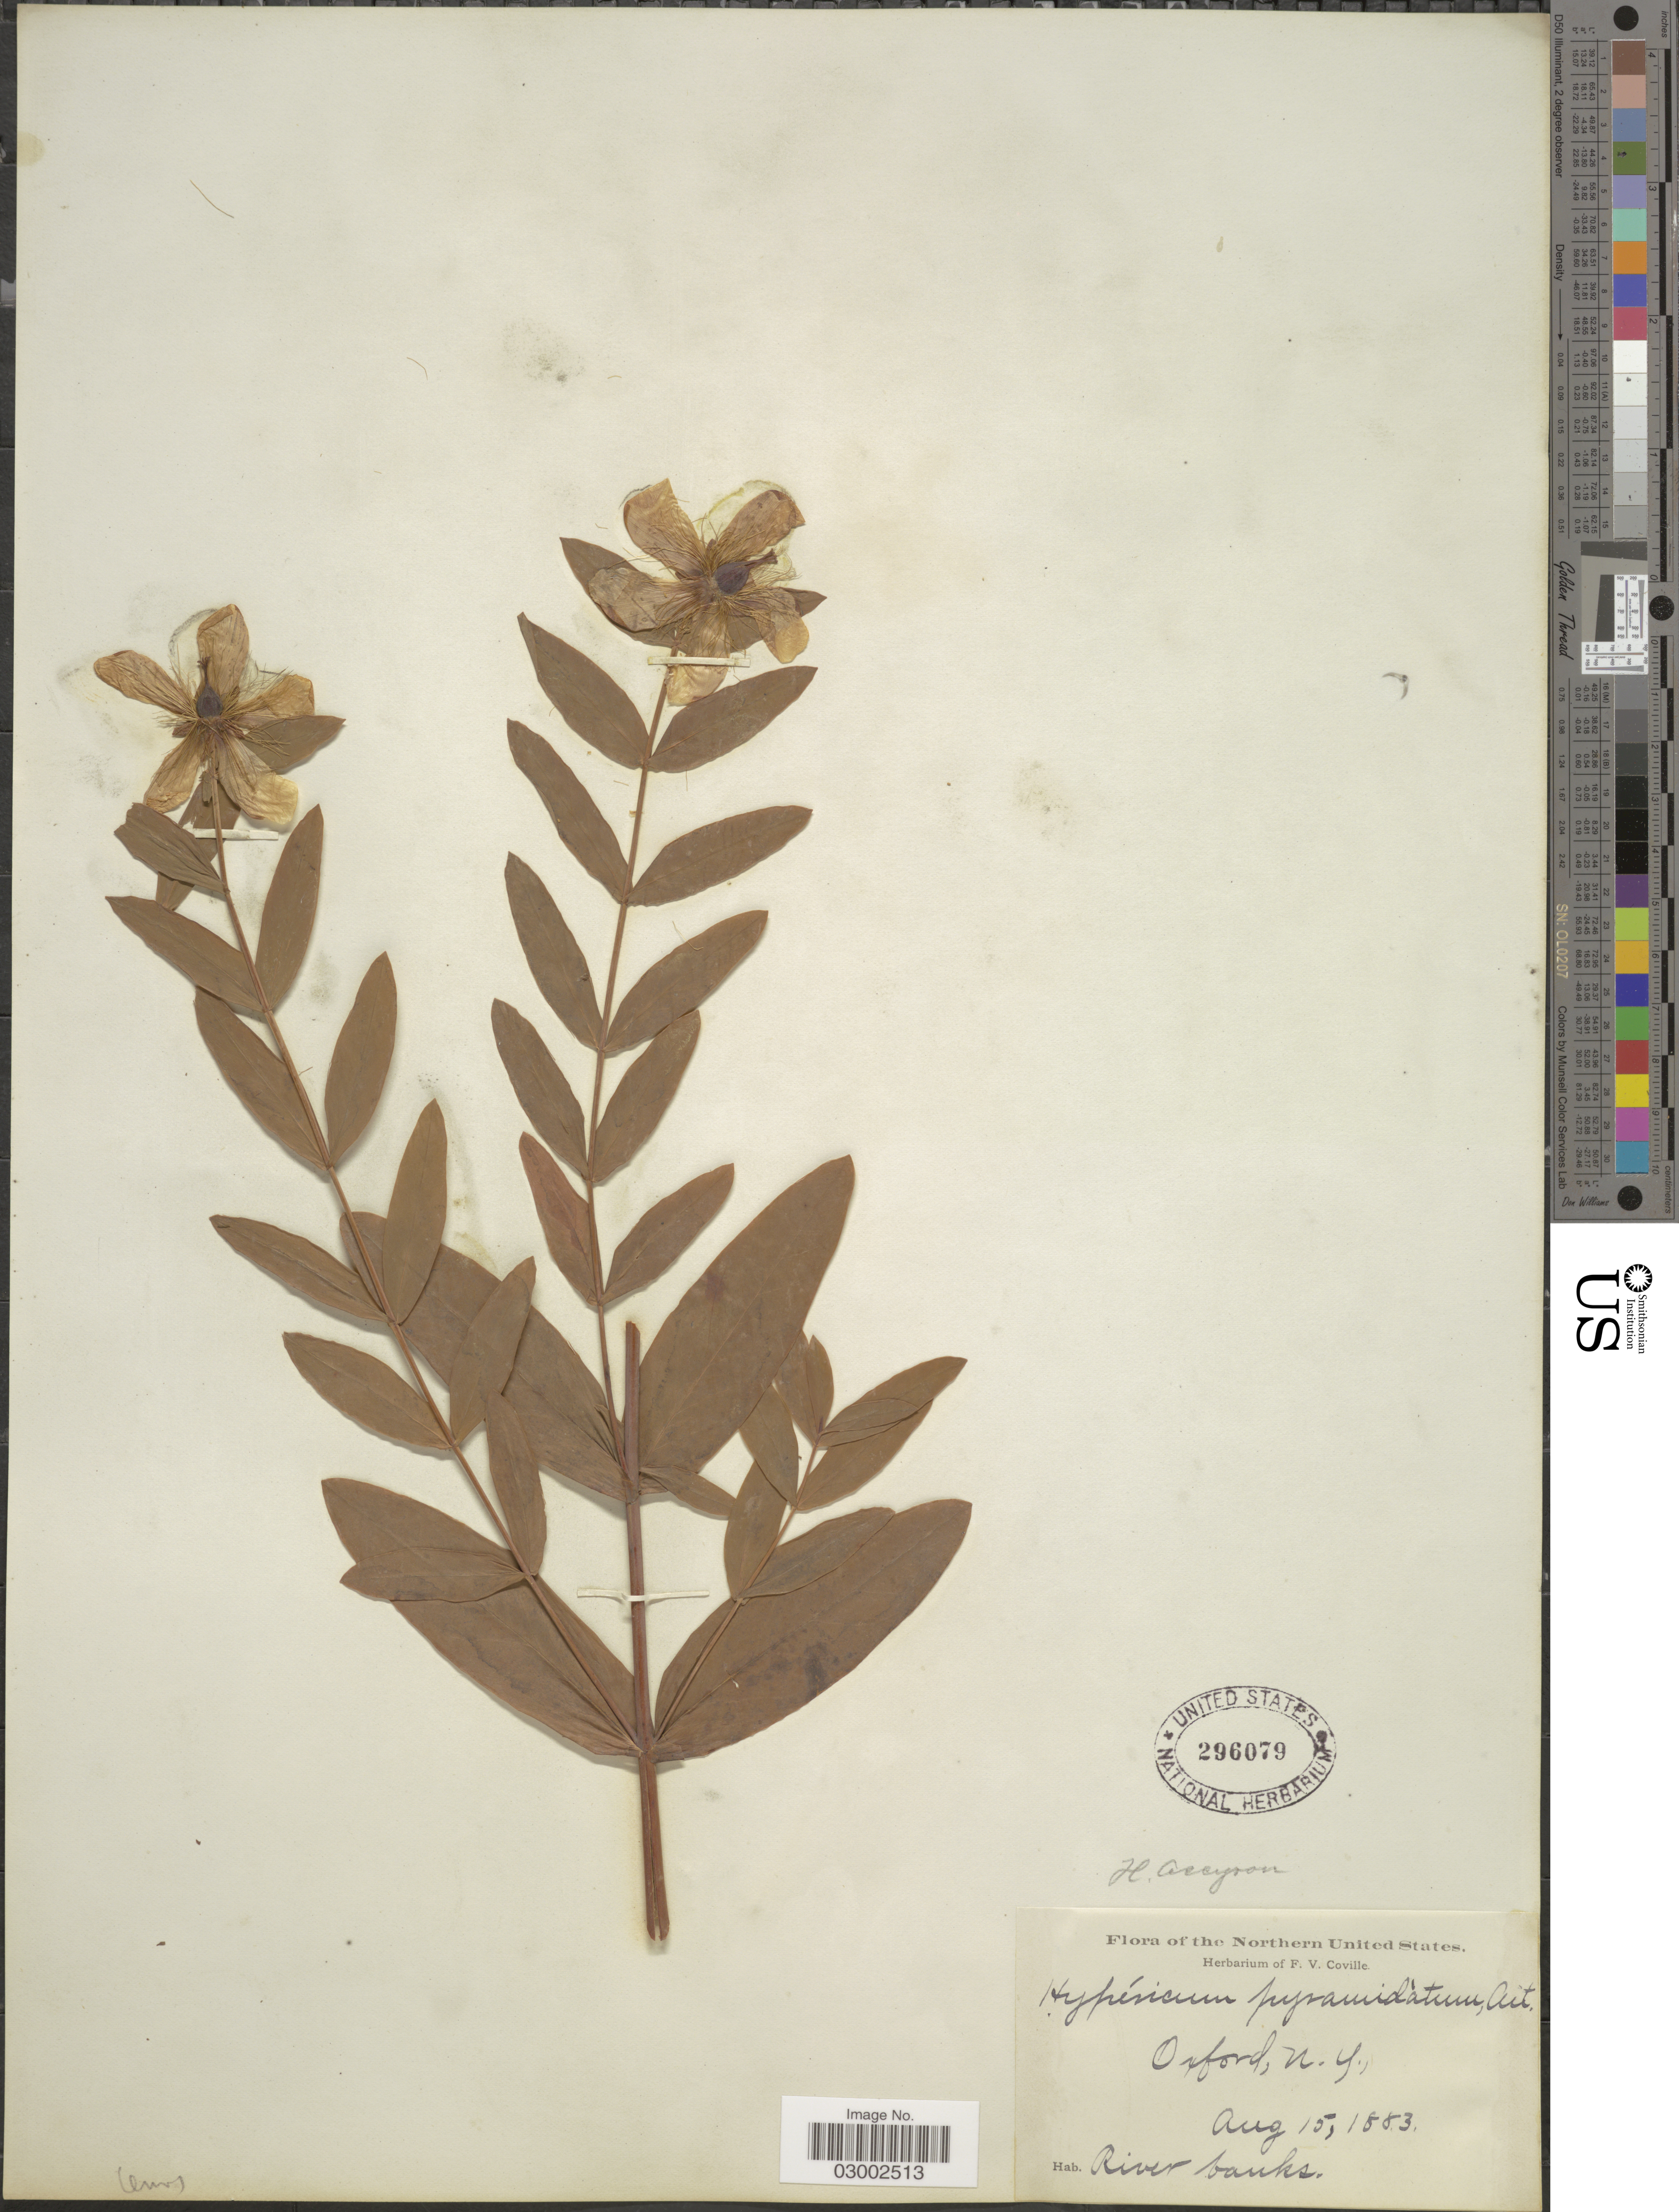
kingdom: Plantae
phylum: Tracheophyta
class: Magnoliopsida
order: Malpighiales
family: Hypericaceae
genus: Hypericum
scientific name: Hypericum ascyron subsp. pyramidatum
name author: (Aiton) N. Robson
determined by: Strong, Mark T., (BOT), Smithsonian Institution - National Museum of Natural History (UNITED STATES)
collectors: ex herb. F. V. Coville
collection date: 1883-08-15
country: United States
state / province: New York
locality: Northern United States. Oxford, N. Y.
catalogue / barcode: US 296079